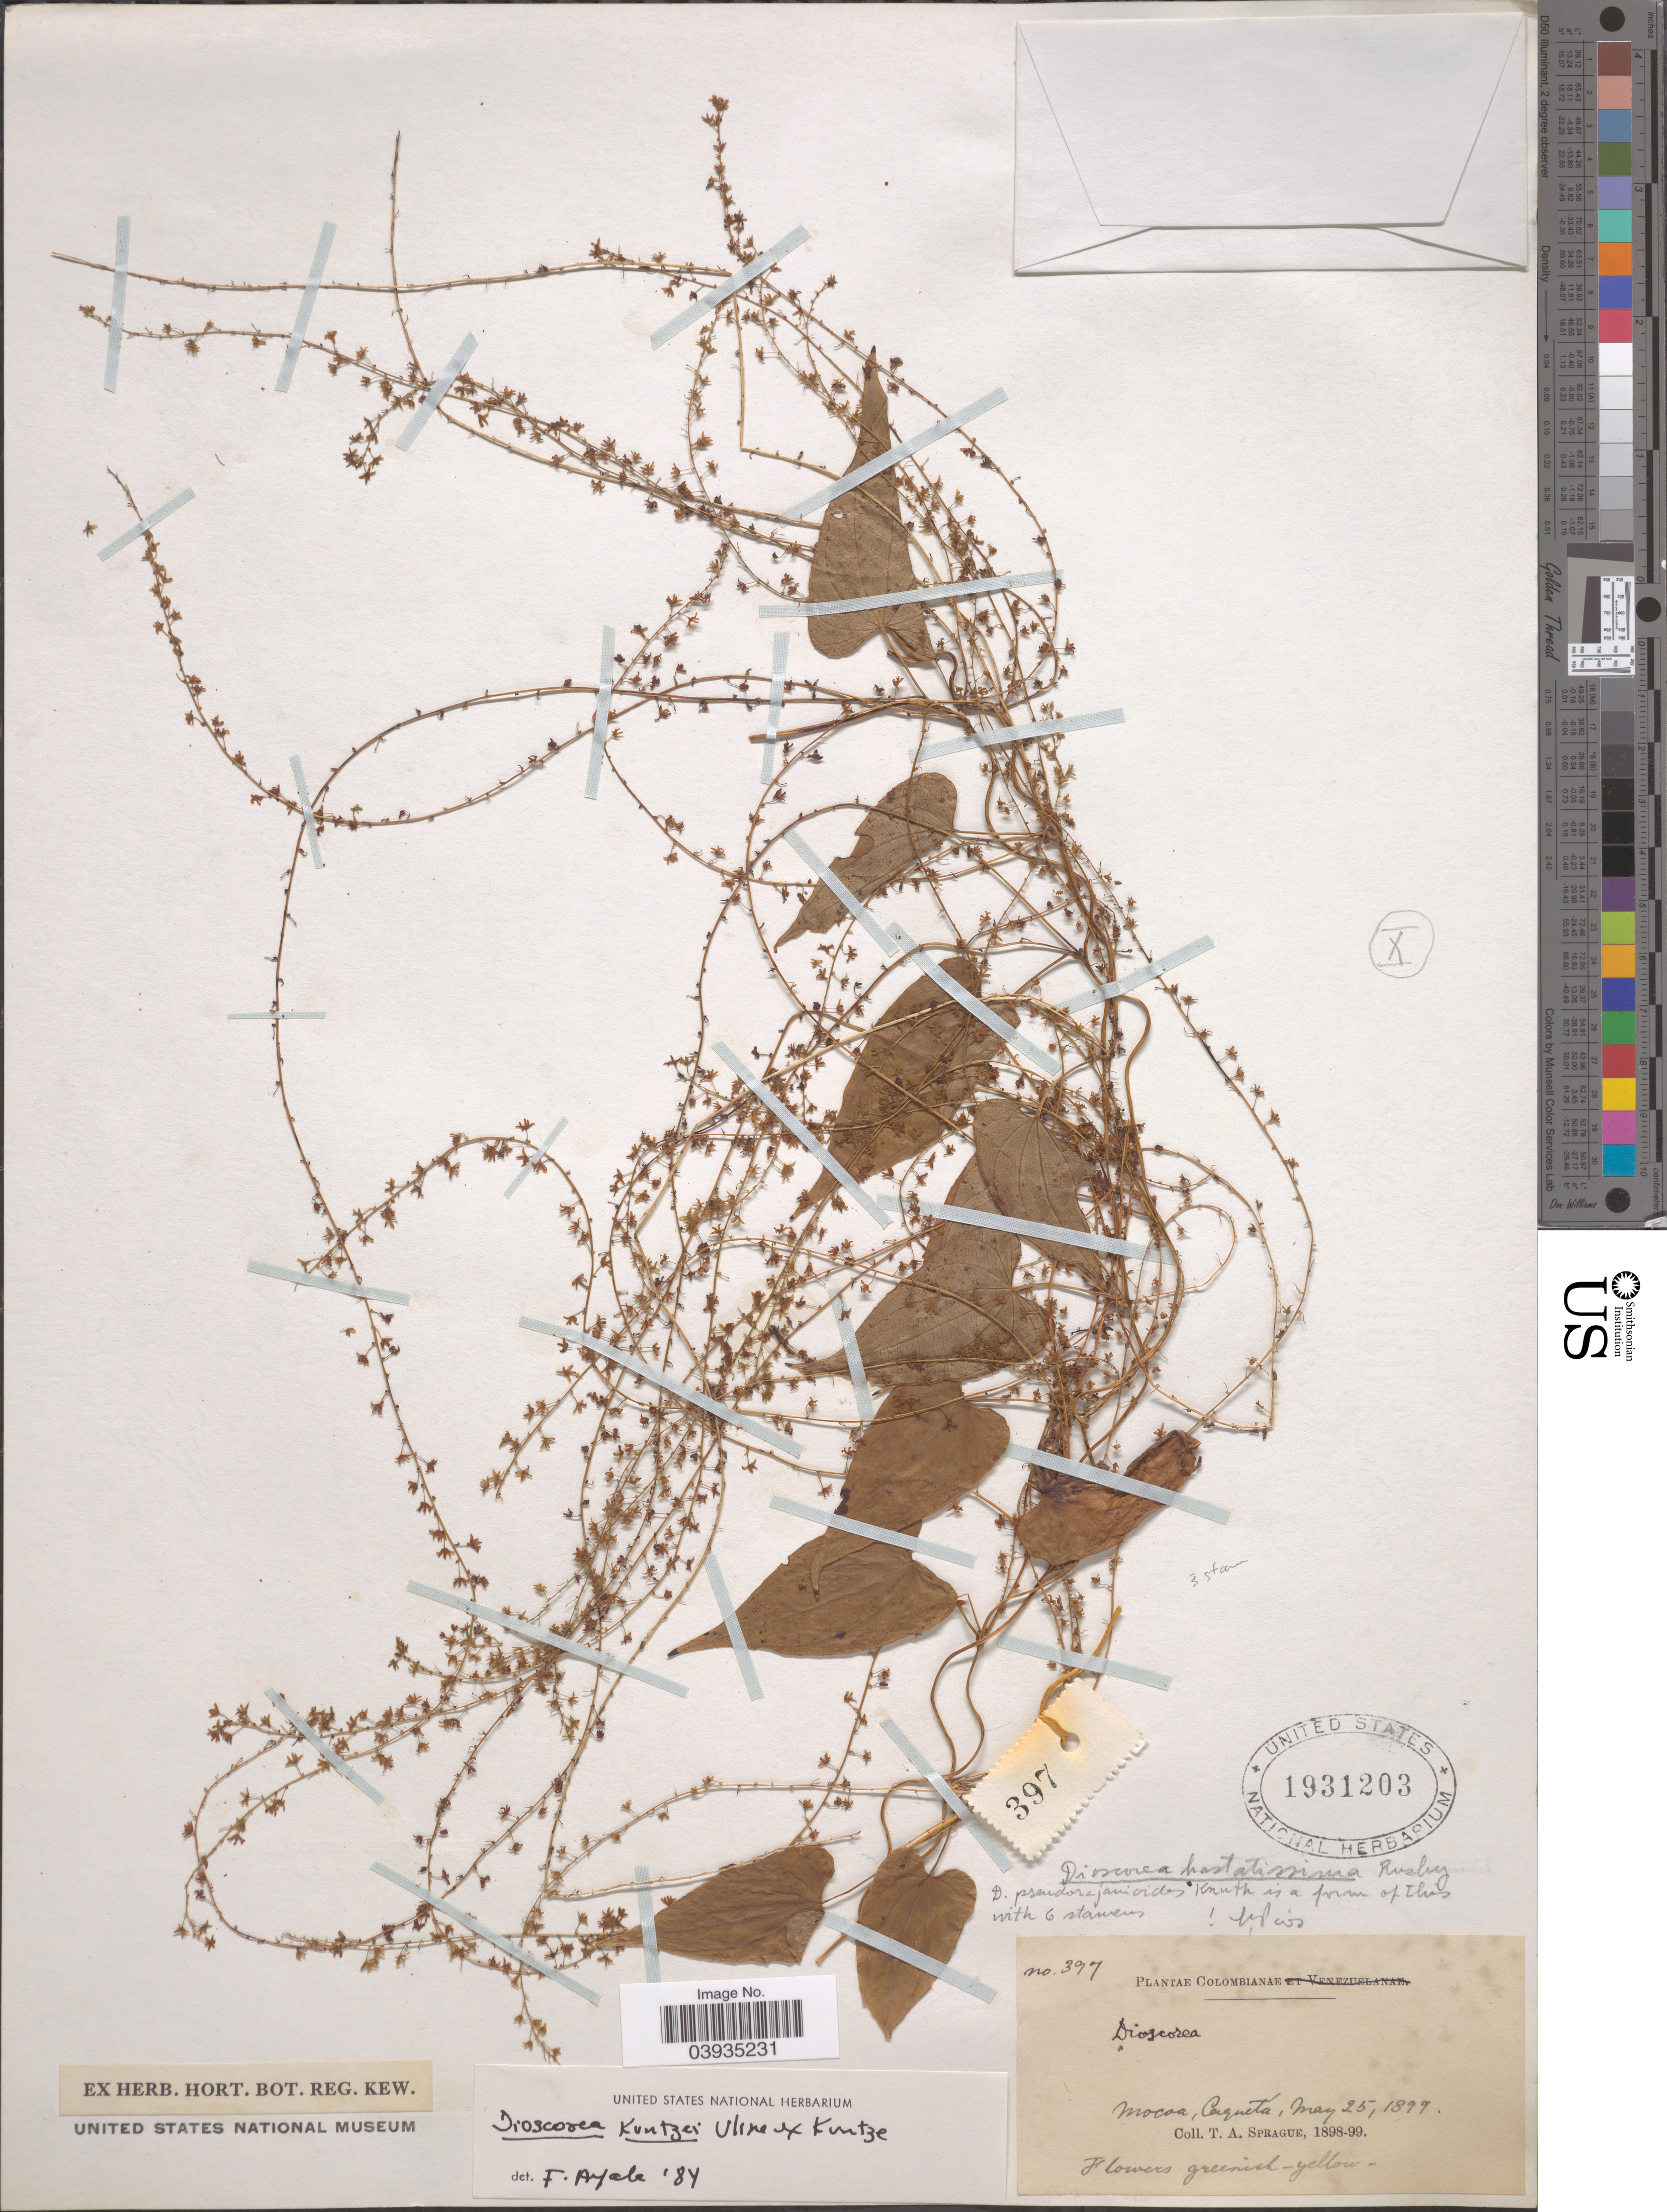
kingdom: Plantae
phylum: Tracheophyta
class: Liliopsida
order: Dioscoreales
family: Dioscoreaceae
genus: Dioscorea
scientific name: Dioscorea kuntzei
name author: Uline ex Kuntze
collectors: T. A. Sprague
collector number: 397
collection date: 1899-05-25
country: Colombia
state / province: Caquetá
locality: Mocoa.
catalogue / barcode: US 1931203